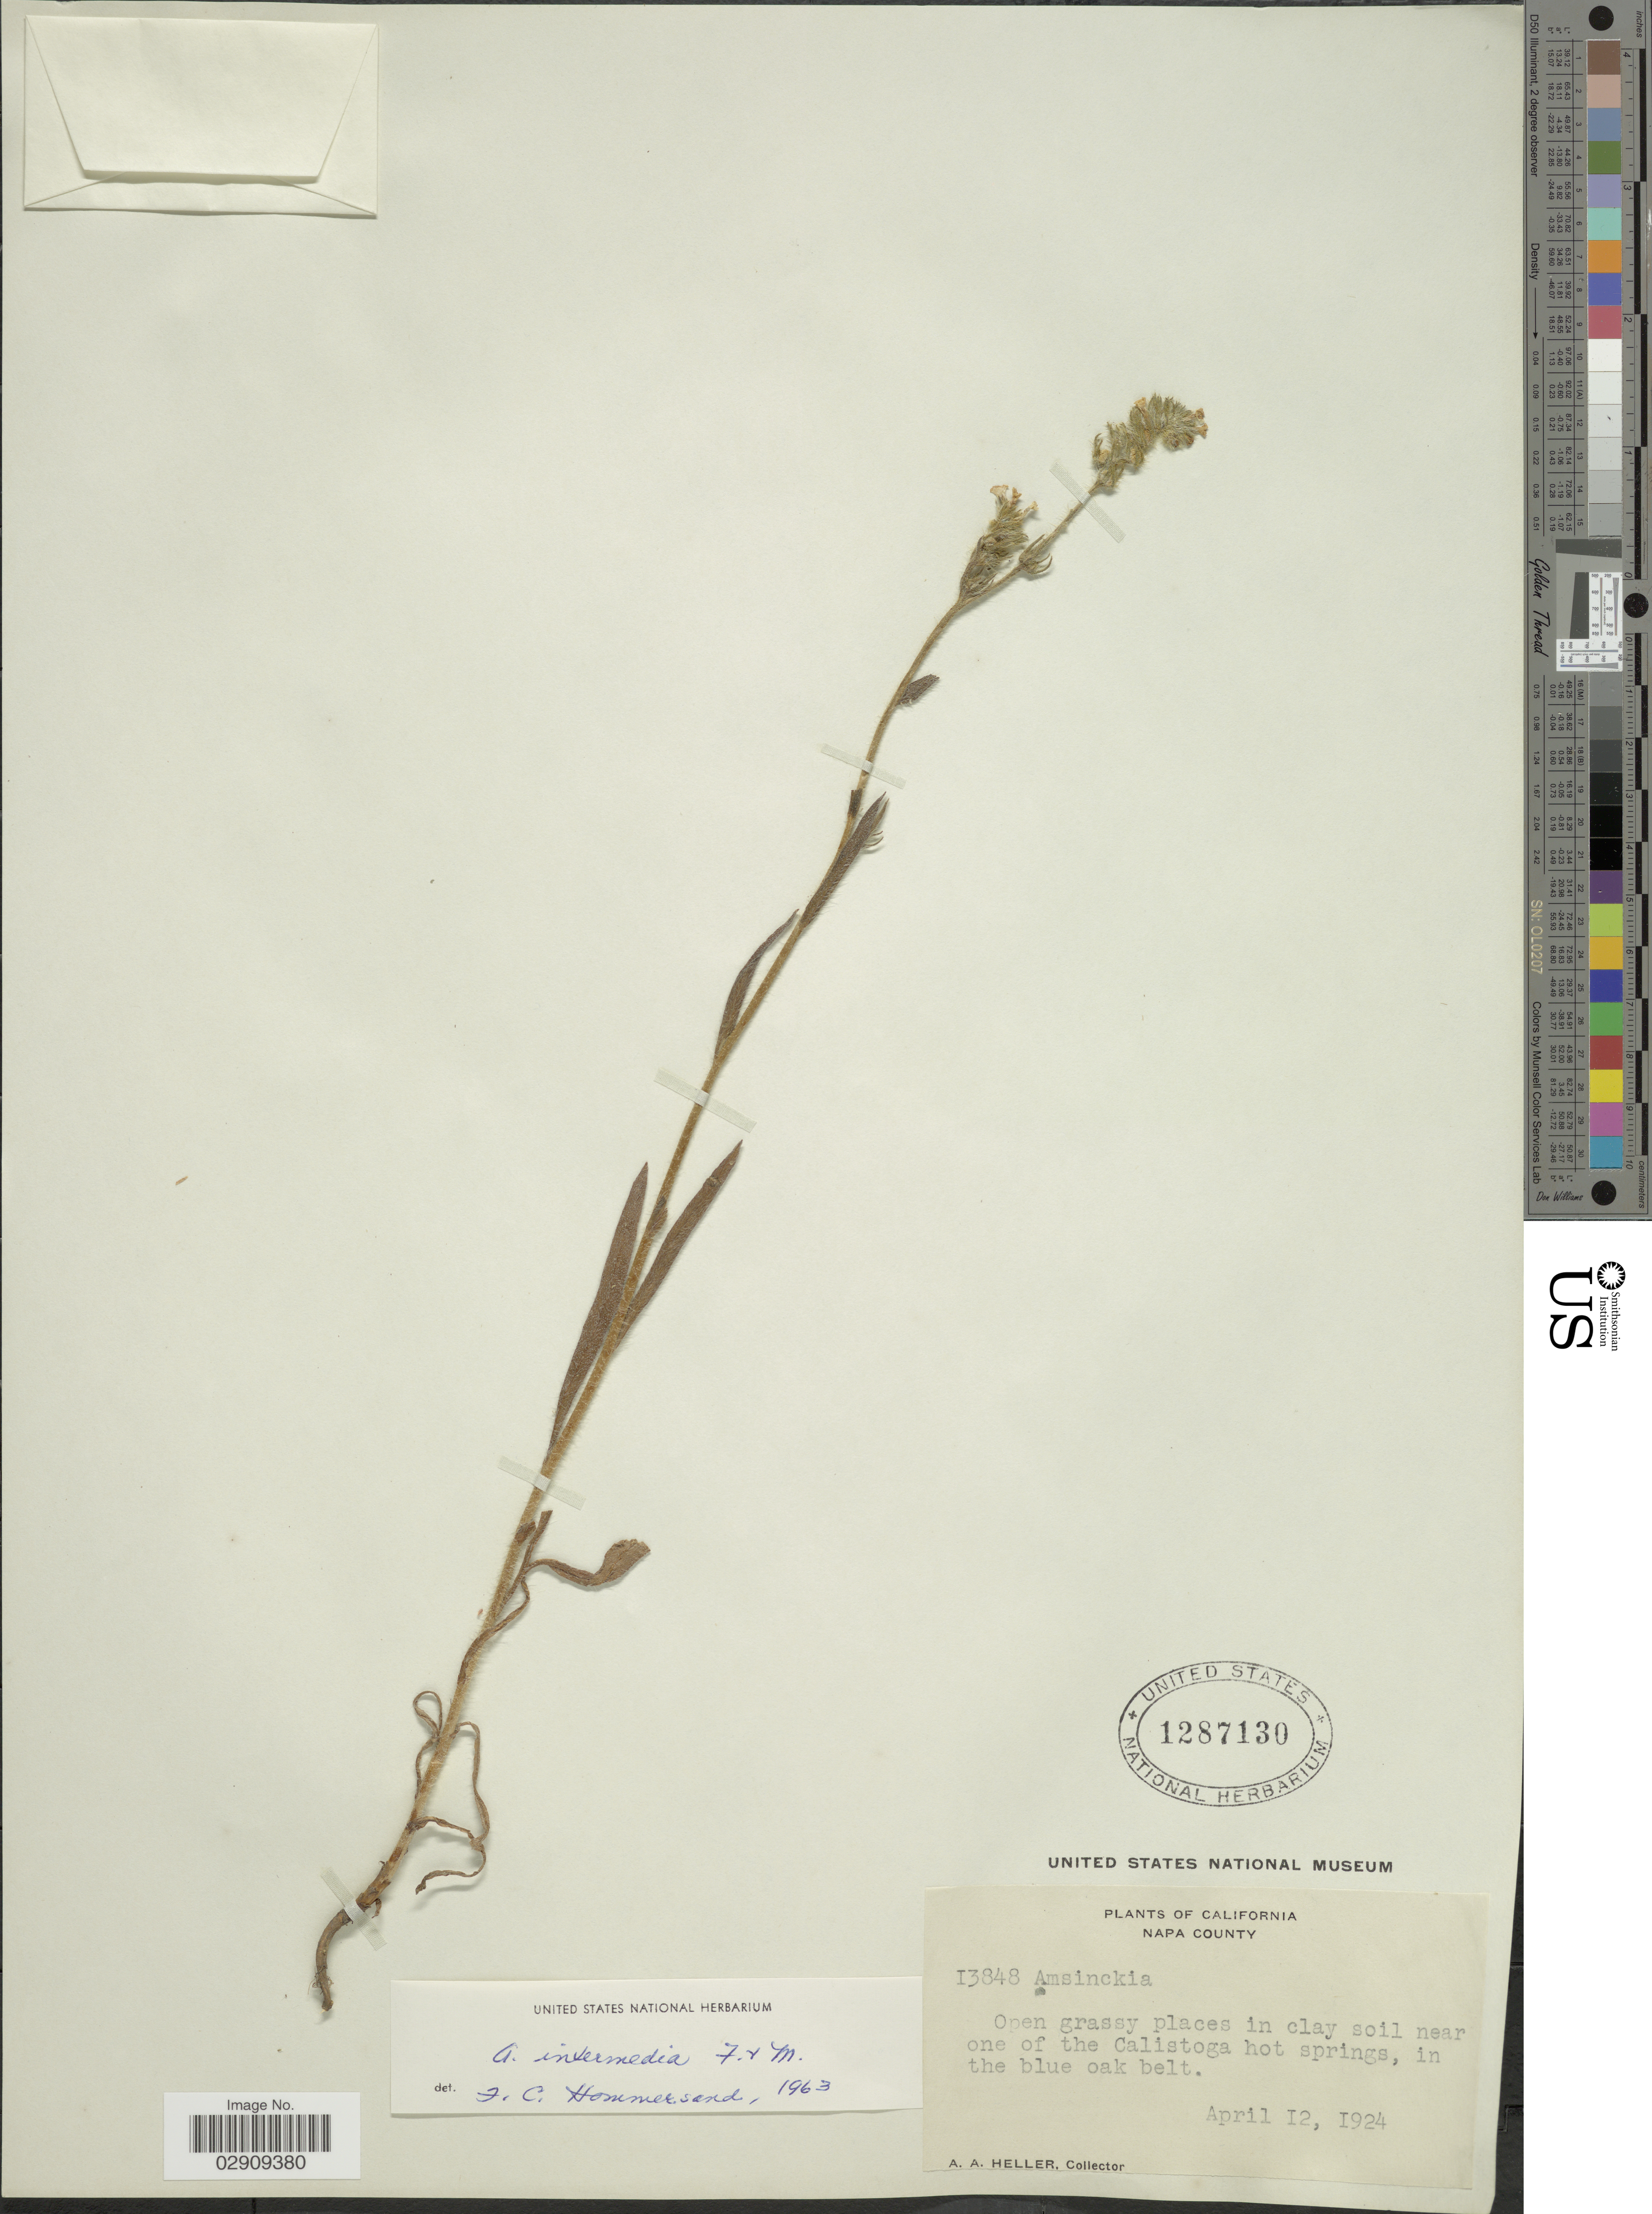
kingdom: Plantae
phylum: Tracheophyta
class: Magnoliopsida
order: Boraginales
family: Boraginaceae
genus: Amsinckia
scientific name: Amsinckia menziesii var. intermedia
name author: (Fisch. & C.A. Mey.) Ganders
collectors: A. A. Heller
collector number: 13848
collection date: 1924-04-12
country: United States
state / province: California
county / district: Napa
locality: Napa County. Near one of the Calistoga hot springs.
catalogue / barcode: US 1287130